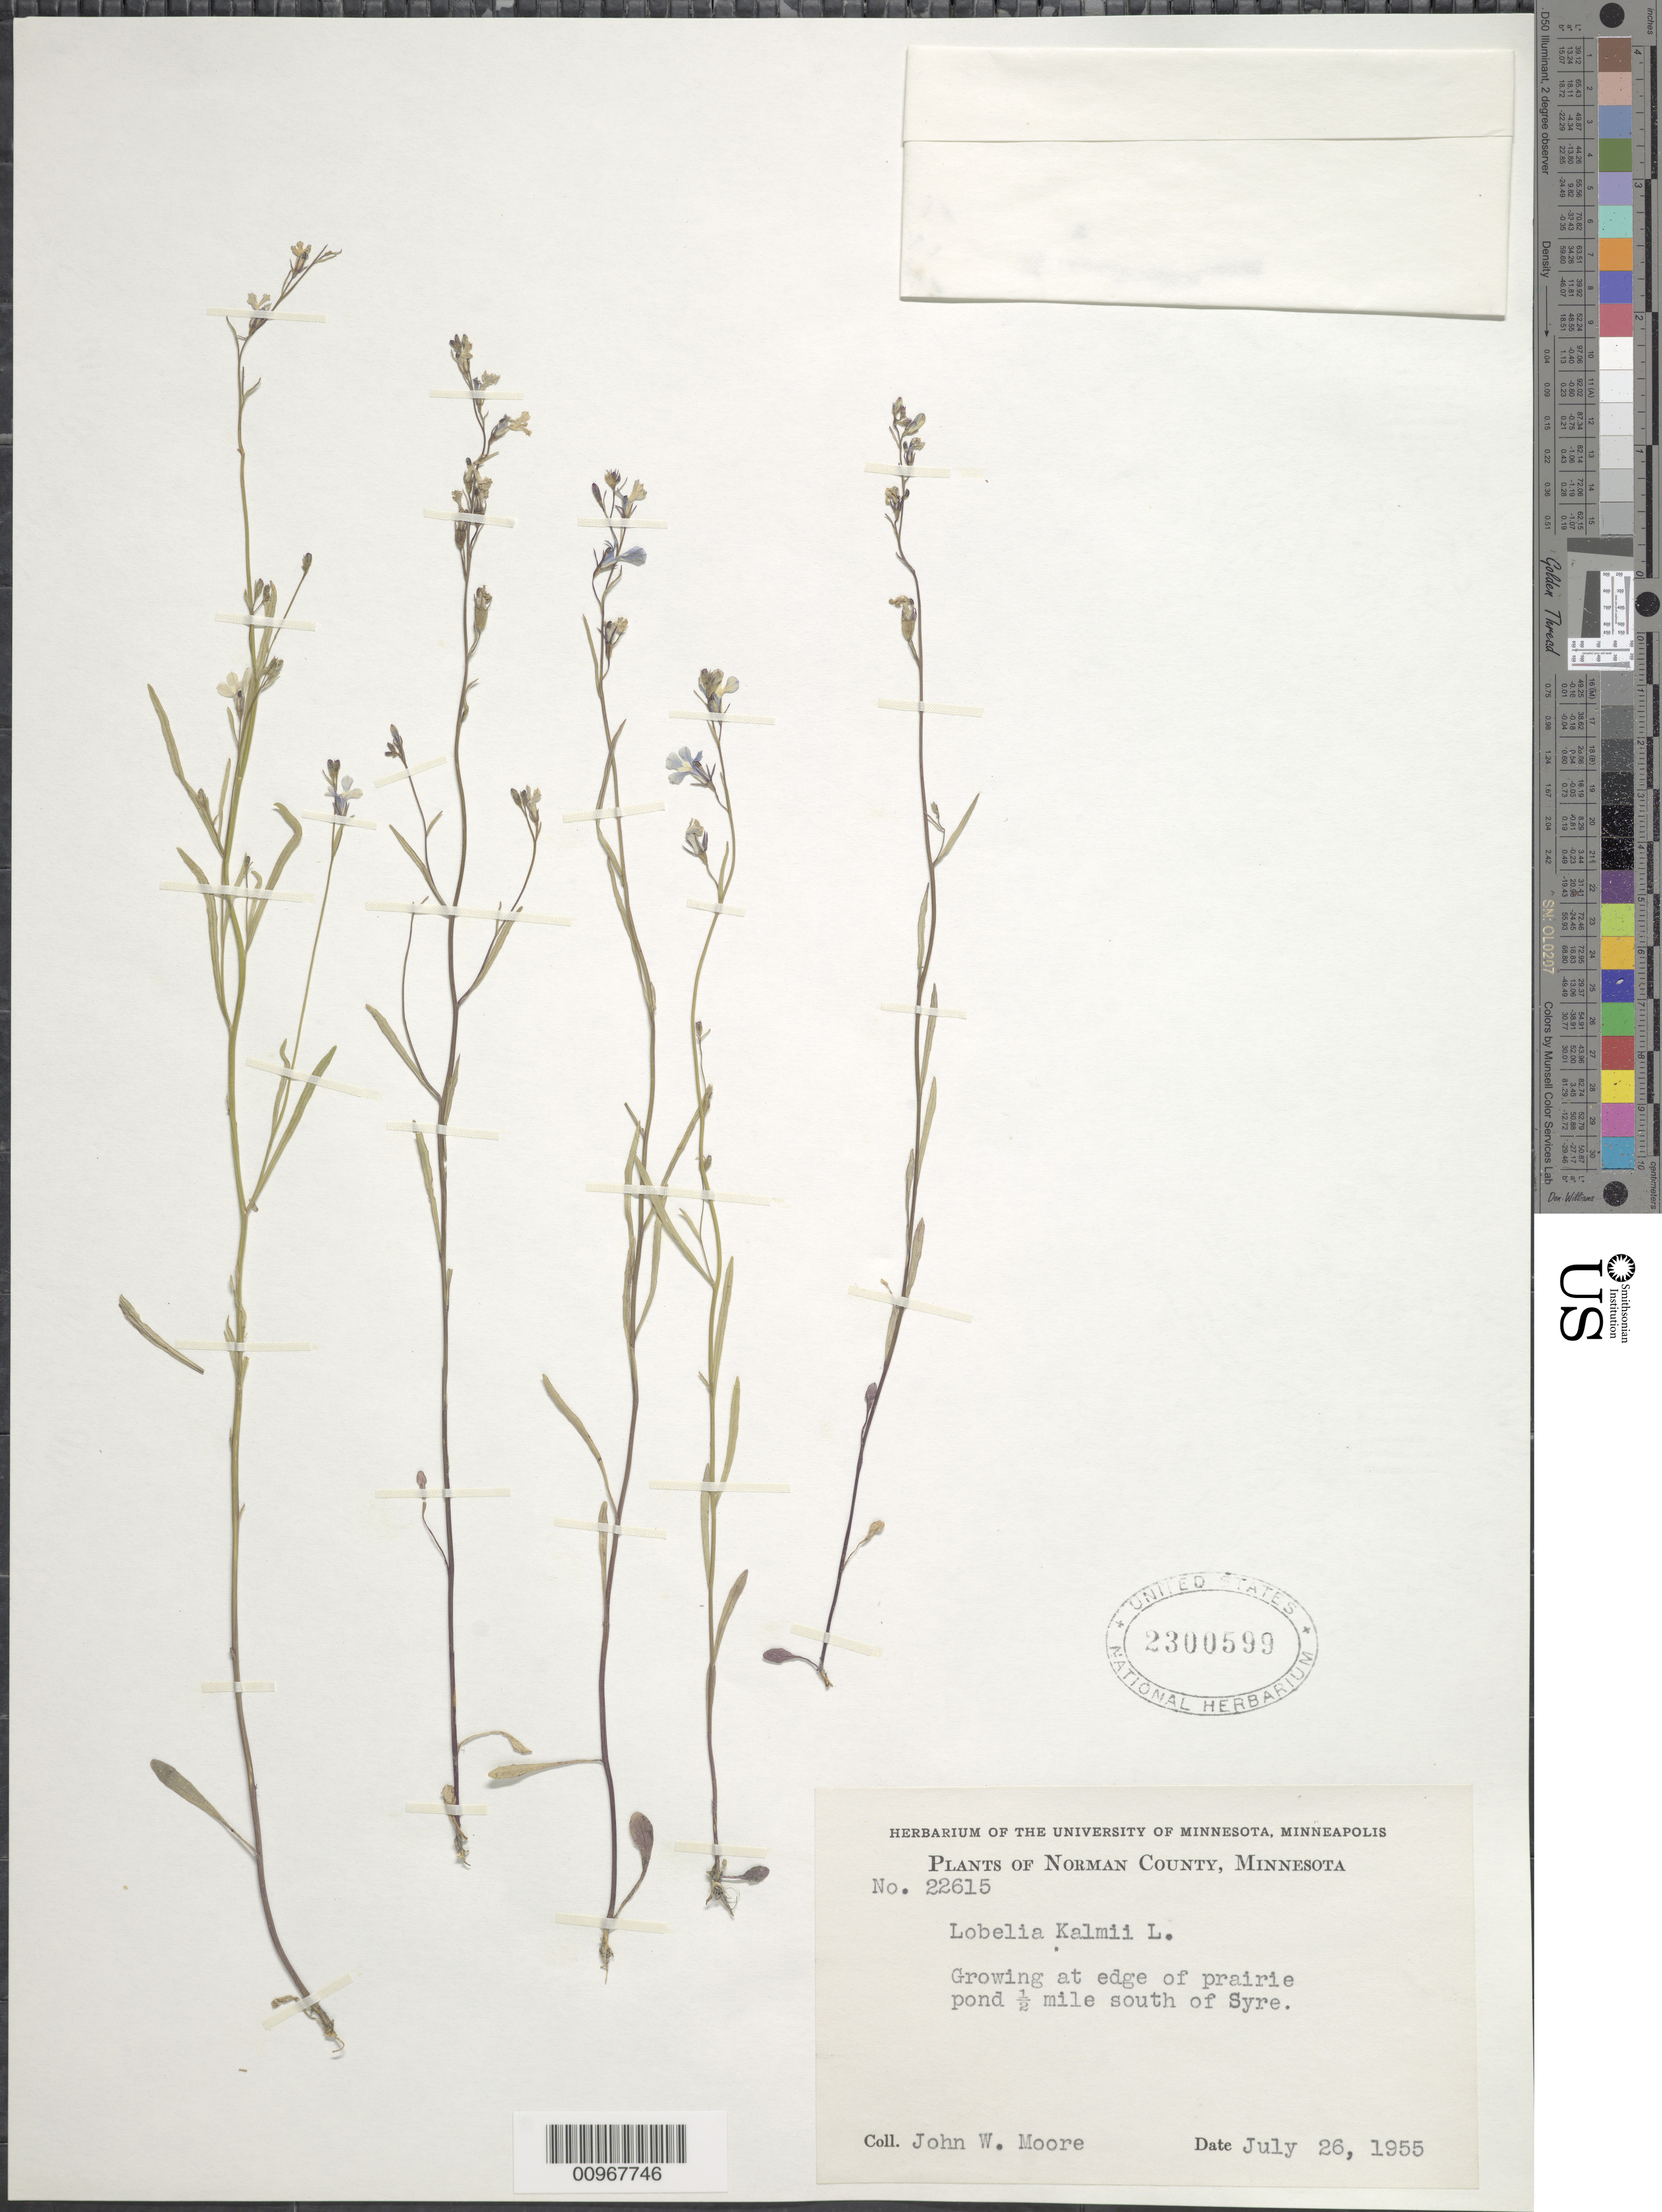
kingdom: Plantae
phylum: Tracheophyta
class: Magnoliopsida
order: Asterales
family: Campanulaceae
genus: Lobelia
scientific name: Lobelia kalmii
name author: L.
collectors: J. W. Moore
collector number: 22615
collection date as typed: July 26, 1955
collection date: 1955-07-26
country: United States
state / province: Minnesota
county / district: Norman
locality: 0.5 mile south of Syre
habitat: growing at edge of prairie pond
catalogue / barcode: US 2300599